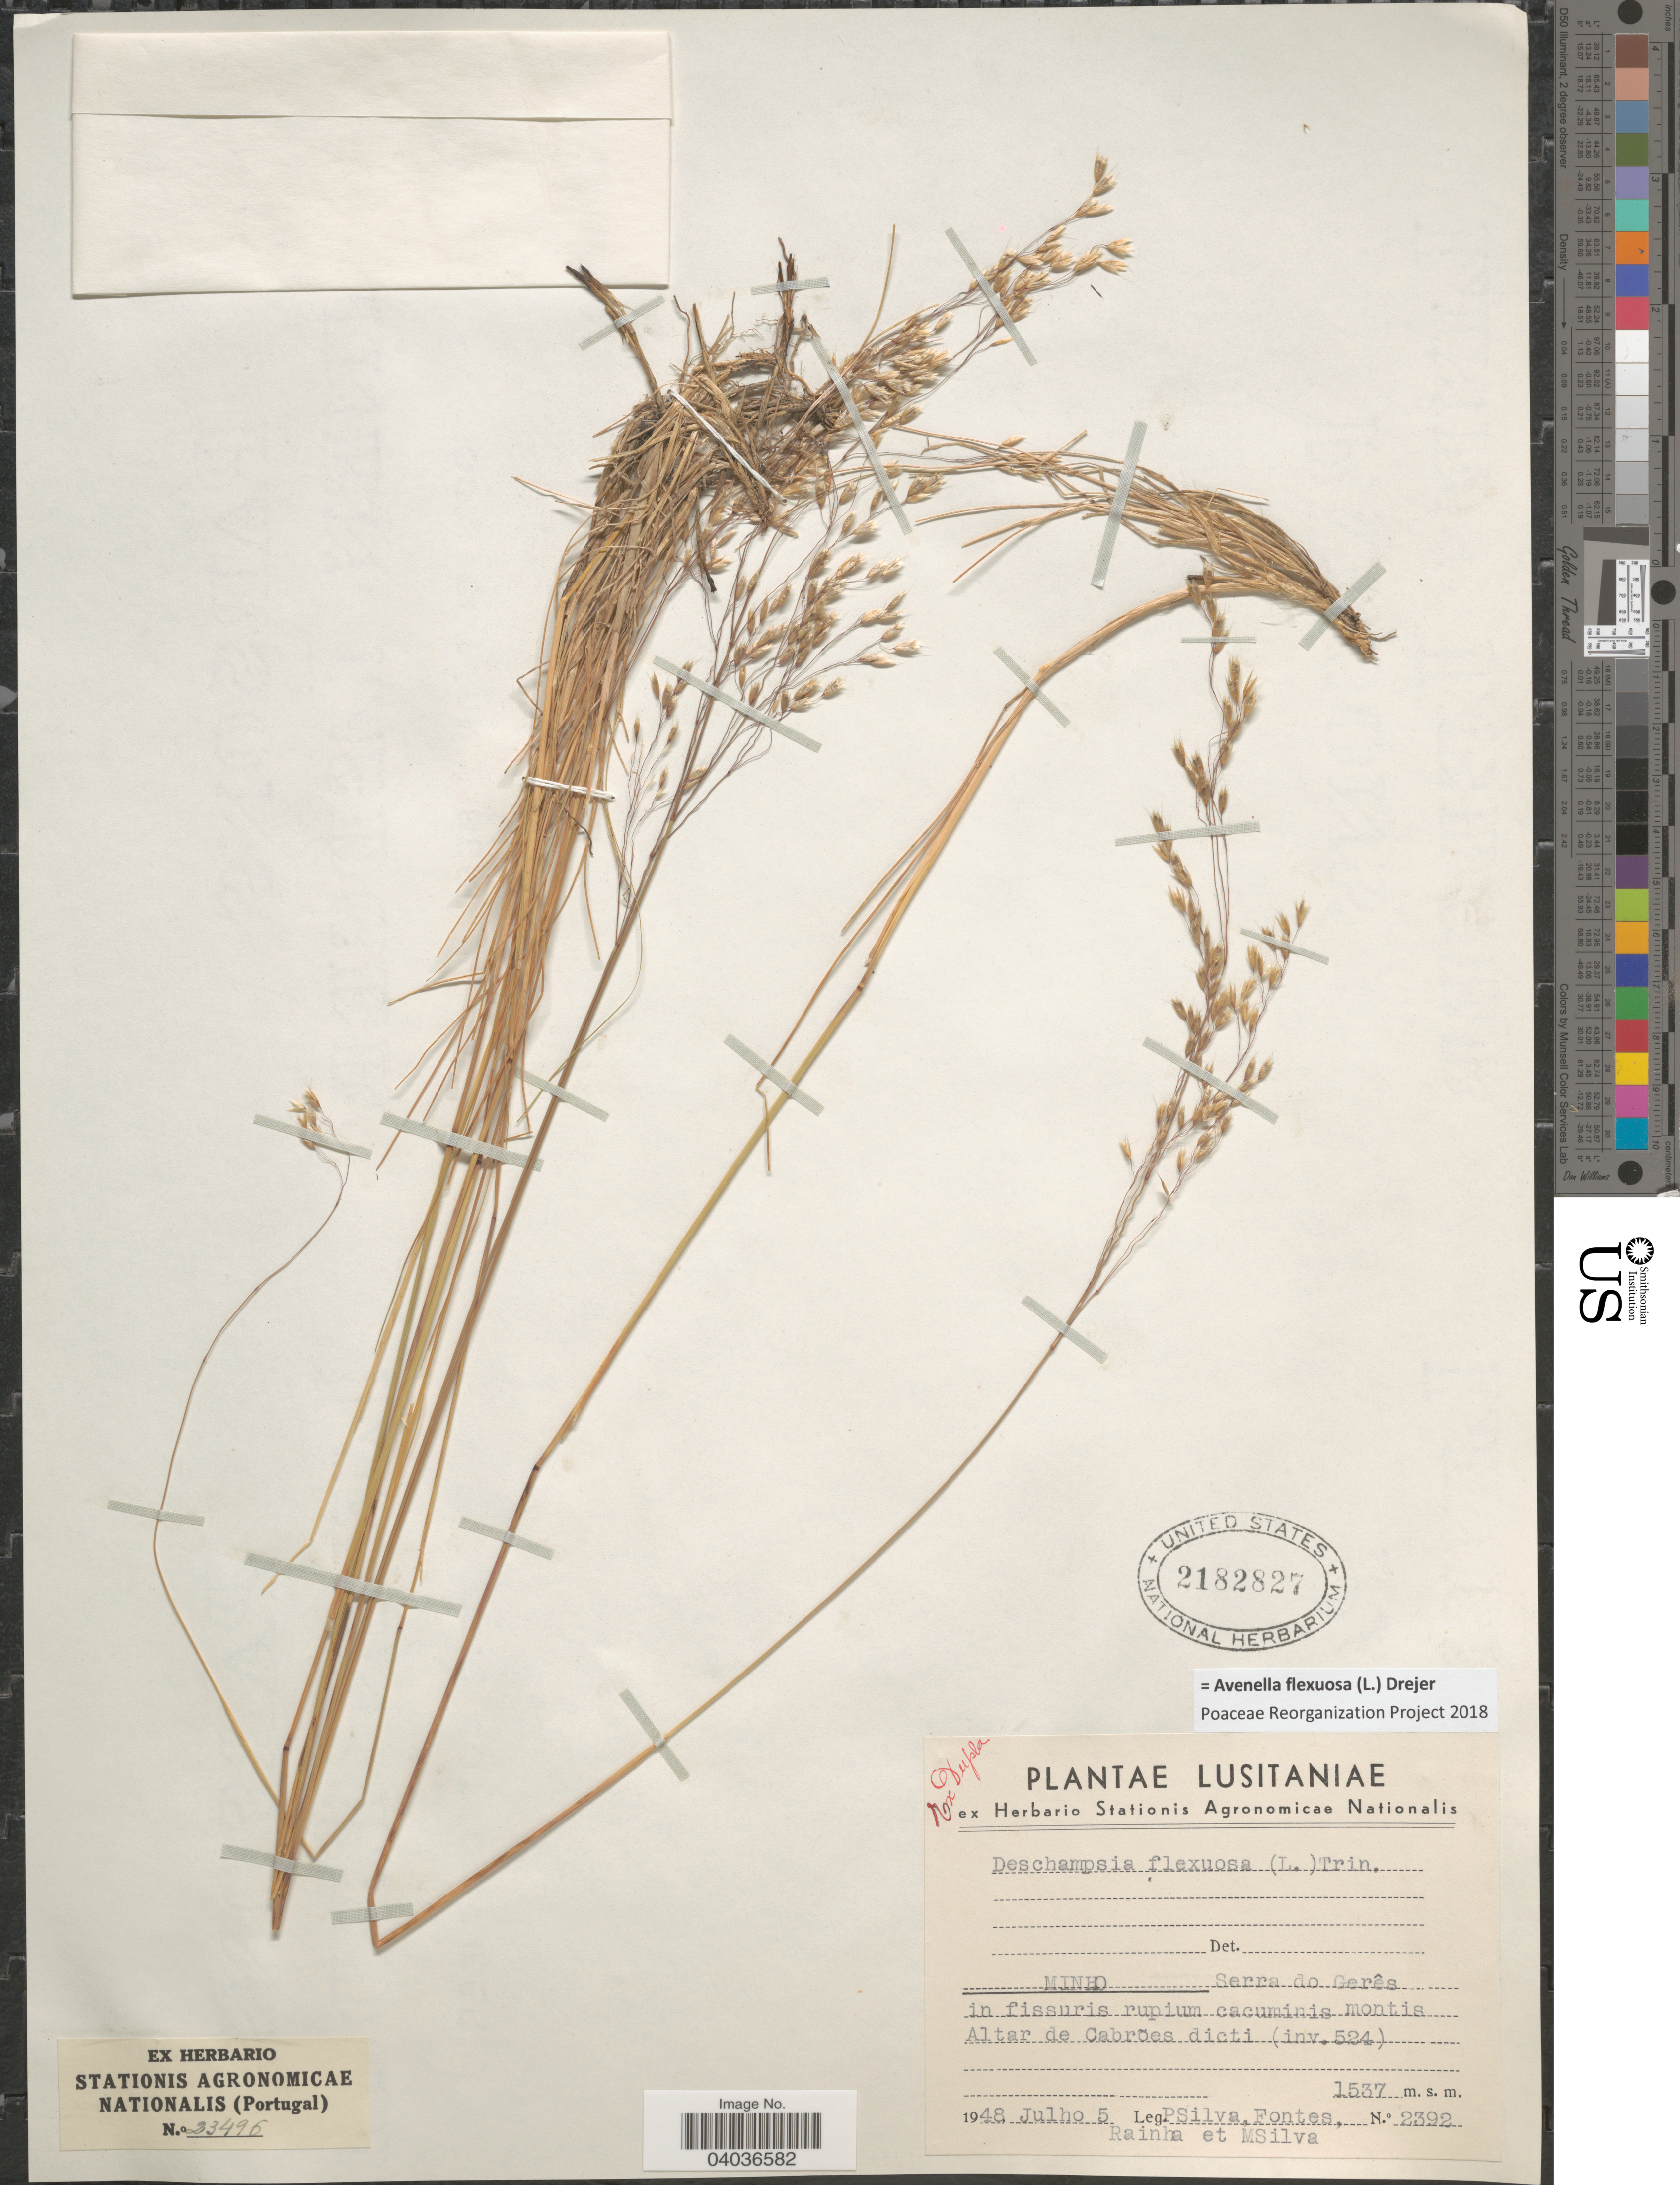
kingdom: Plantae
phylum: Tracheophyta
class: Liliopsida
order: Poales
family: Poaceae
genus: Avenella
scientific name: Avenella flexuosa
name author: (L.) Drejer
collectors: P. Silva, Fontes, Rainha & M. Silva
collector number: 2392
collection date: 1948-07-05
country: Portugal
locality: Lusitaniae. Minho. Serra do Gerês in fissuris rupium cacuminis montis Altar de Cabröes diciti.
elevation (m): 1537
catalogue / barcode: US 2182827